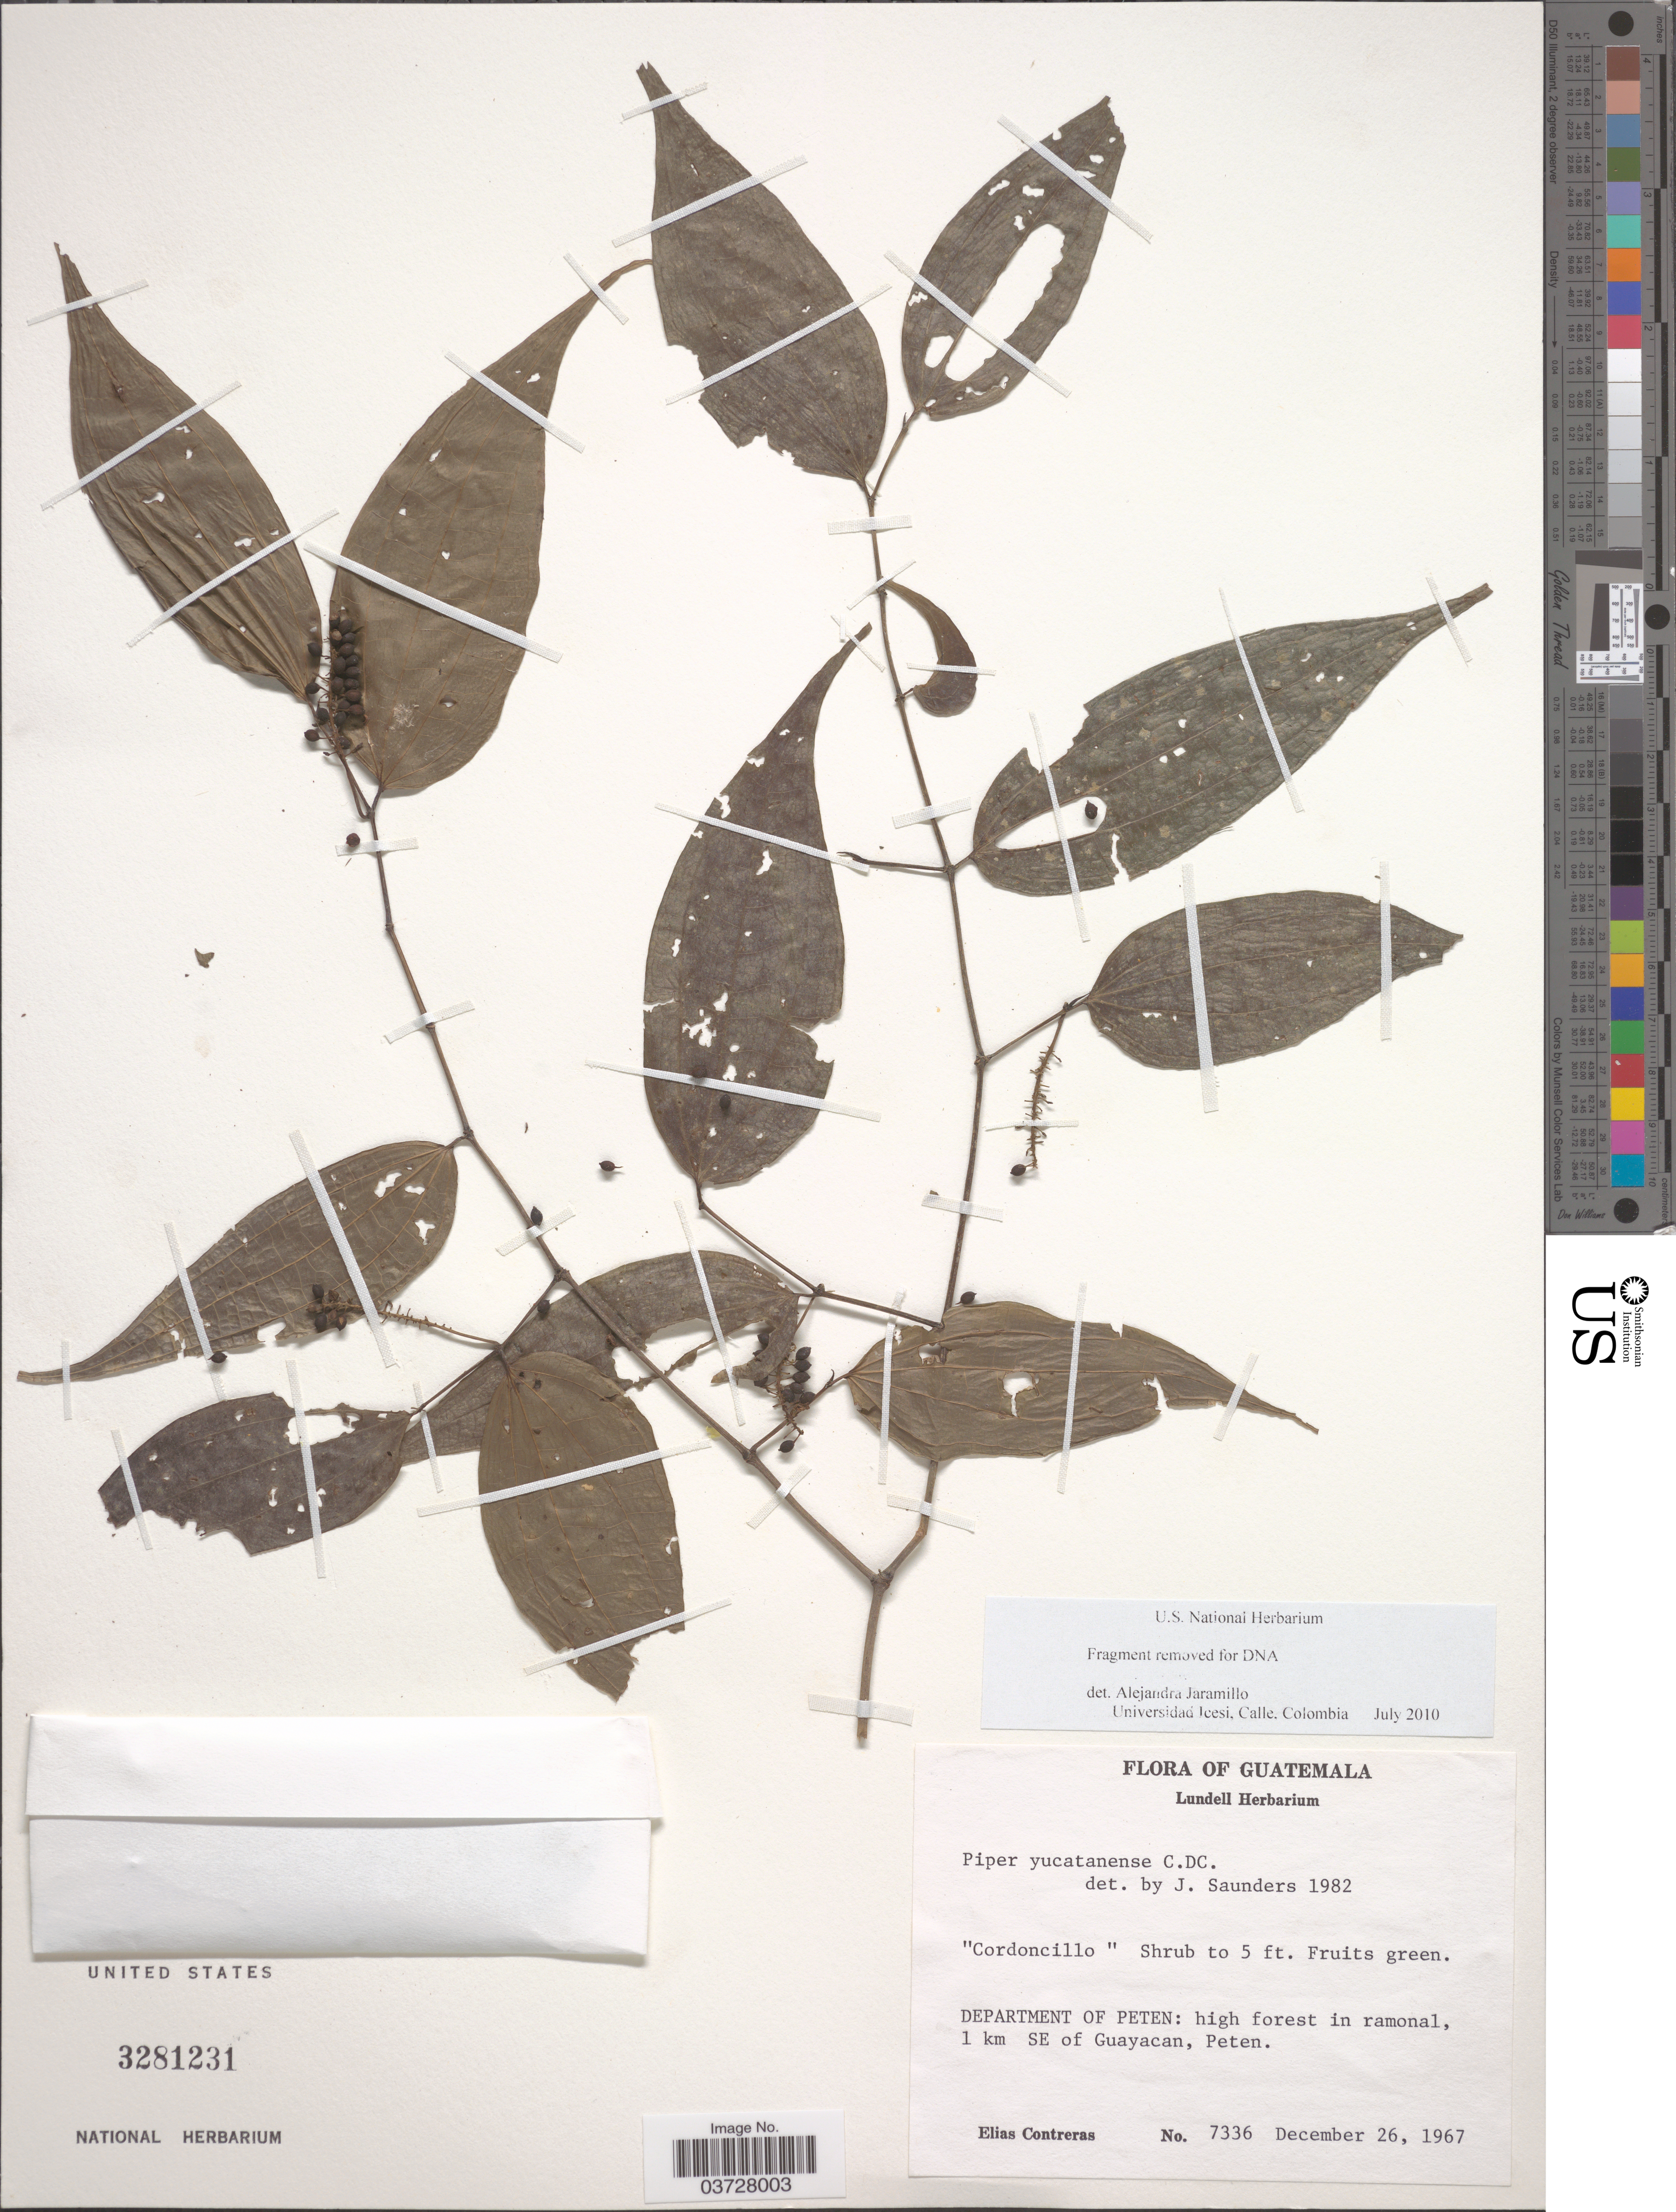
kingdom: Plantae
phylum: Tracheophyta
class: Magnoliopsida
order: Piperales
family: Piperaceae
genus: Piper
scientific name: Piper yucatanense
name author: DC.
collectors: E. Contreras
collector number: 7336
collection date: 1967-12-26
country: Guatemala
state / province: El Peten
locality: Department of Peten: 1 km SE of Guayacan, Peten.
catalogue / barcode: US 3281231